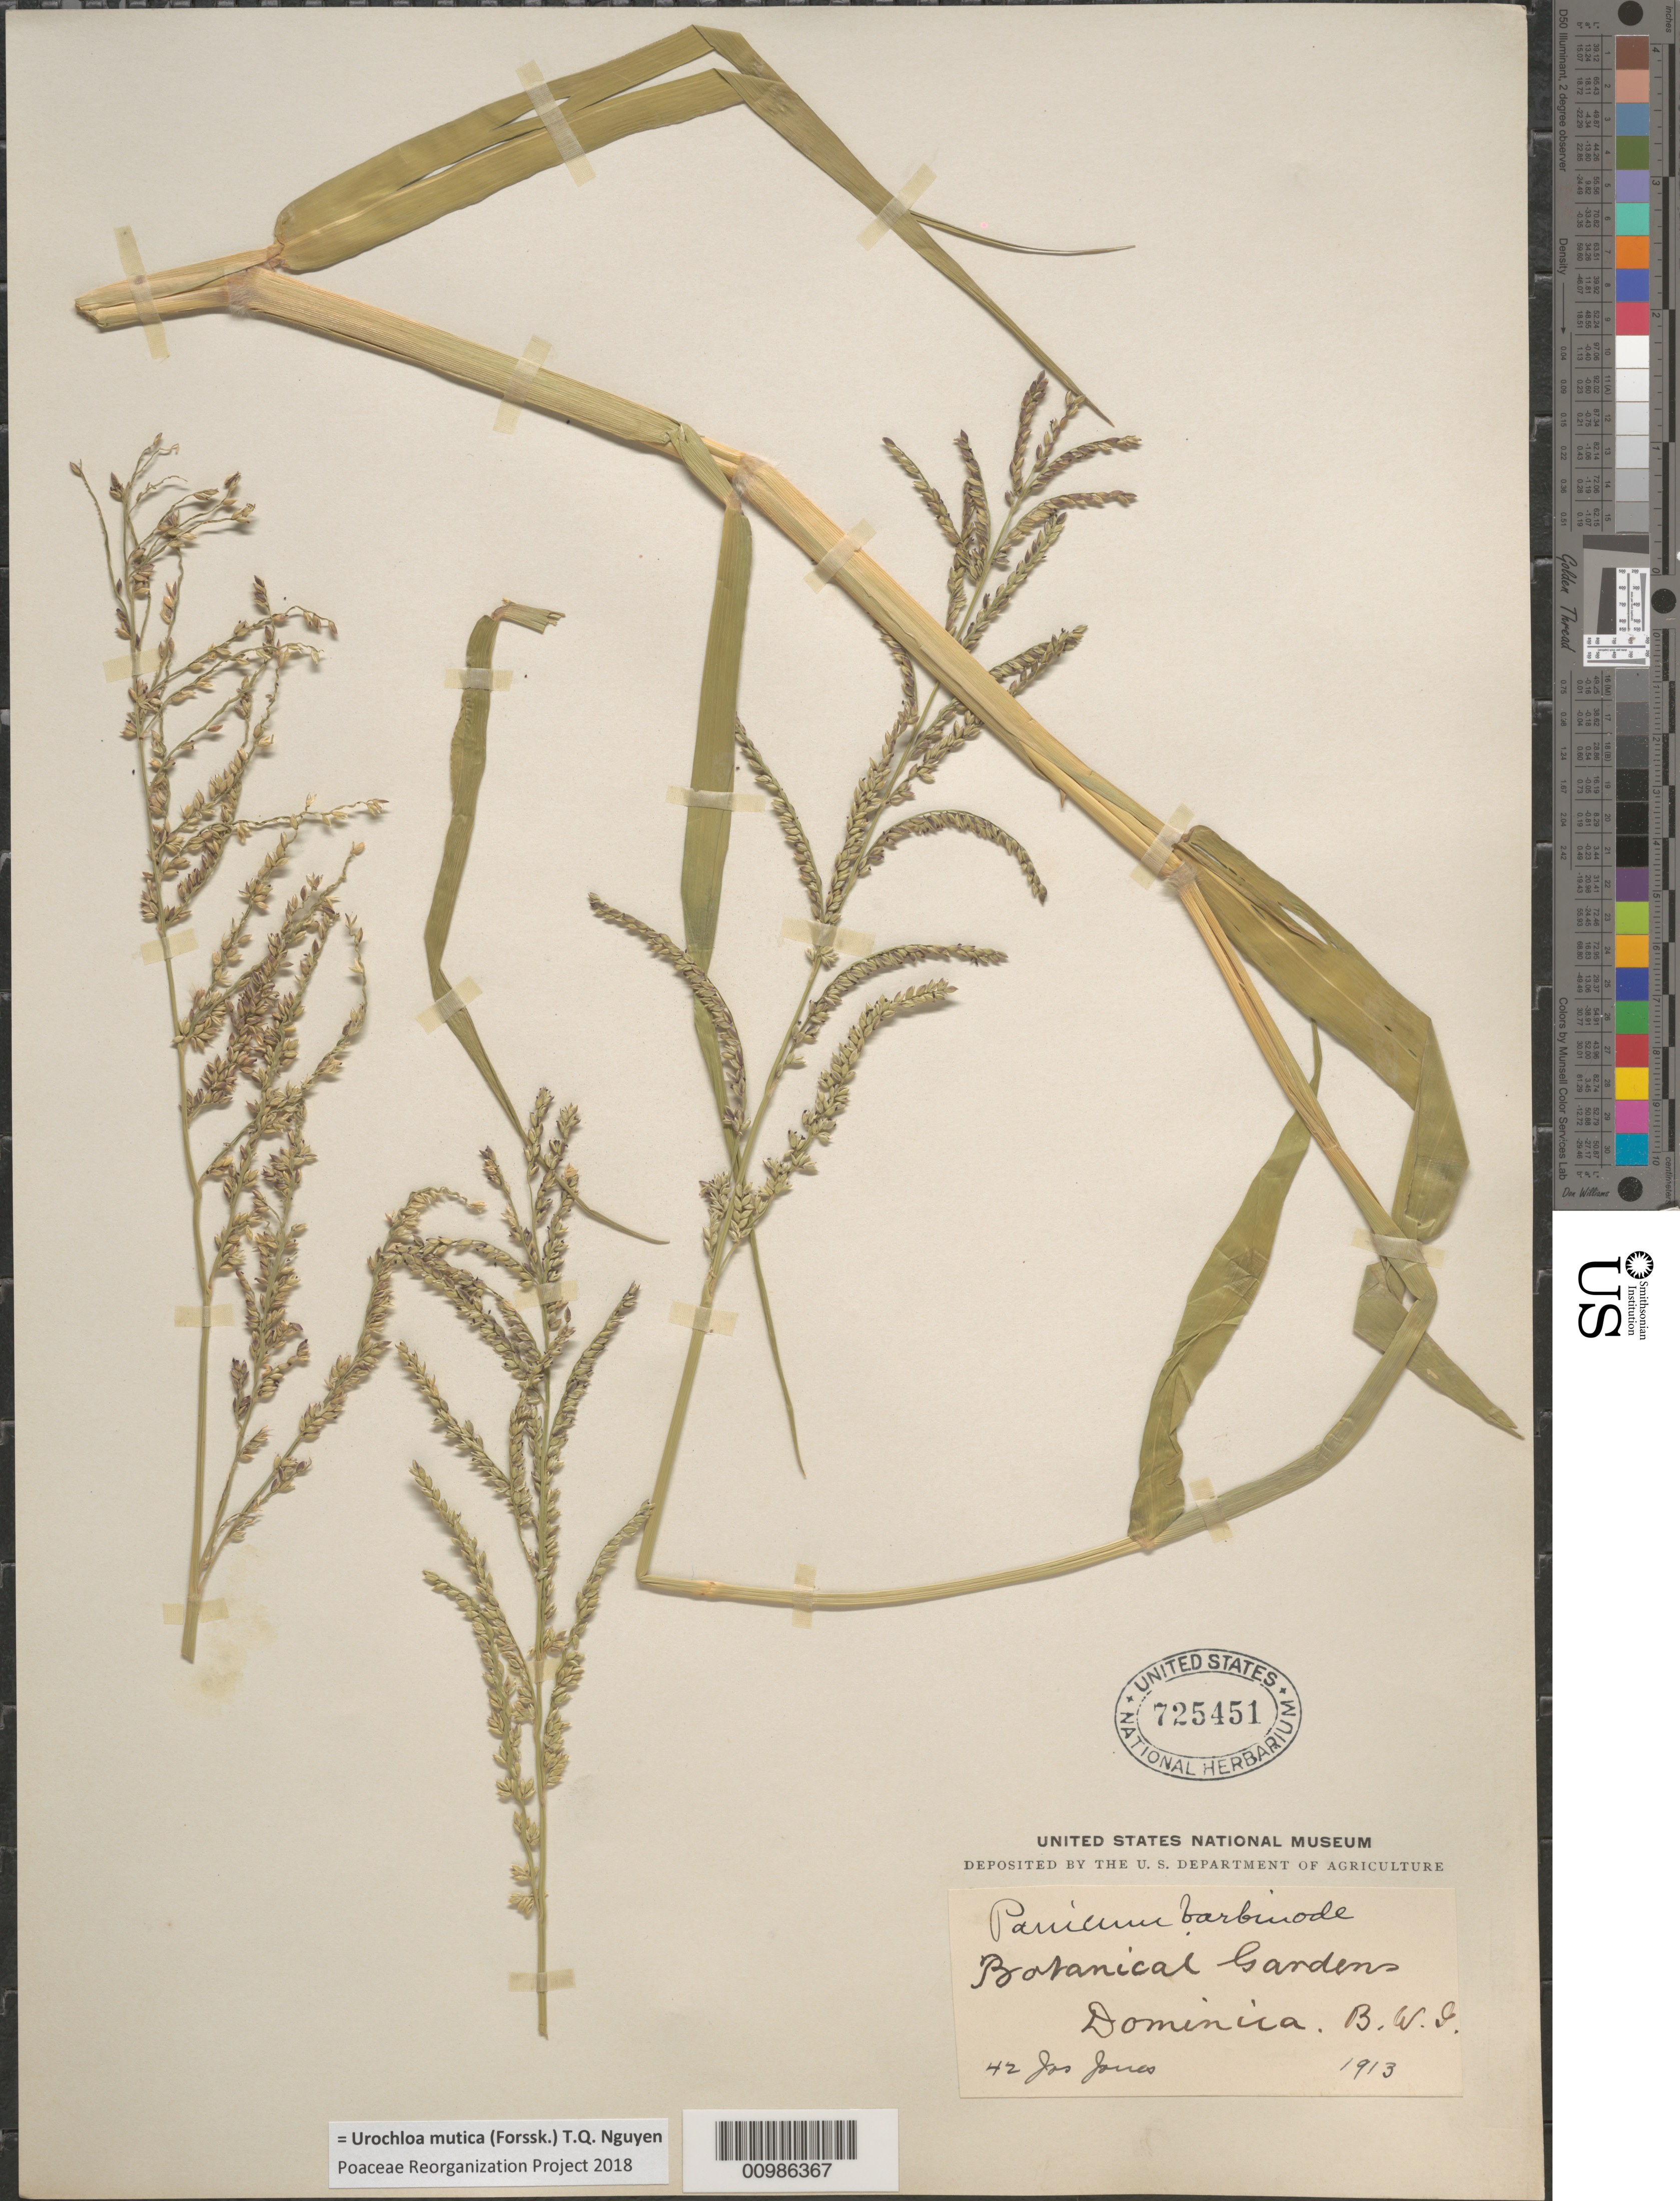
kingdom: Plantae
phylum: Tracheophyta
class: Liliopsida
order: Poales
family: Poaceae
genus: Brachiaria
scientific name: Brachiaria mutica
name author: (Forssk.) Stapf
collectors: J. Jones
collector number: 42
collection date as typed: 1913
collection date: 1913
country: Dominica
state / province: St. George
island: Dominica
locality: Botanical Gardens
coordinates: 0 N, 0 E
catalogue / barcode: US 725451